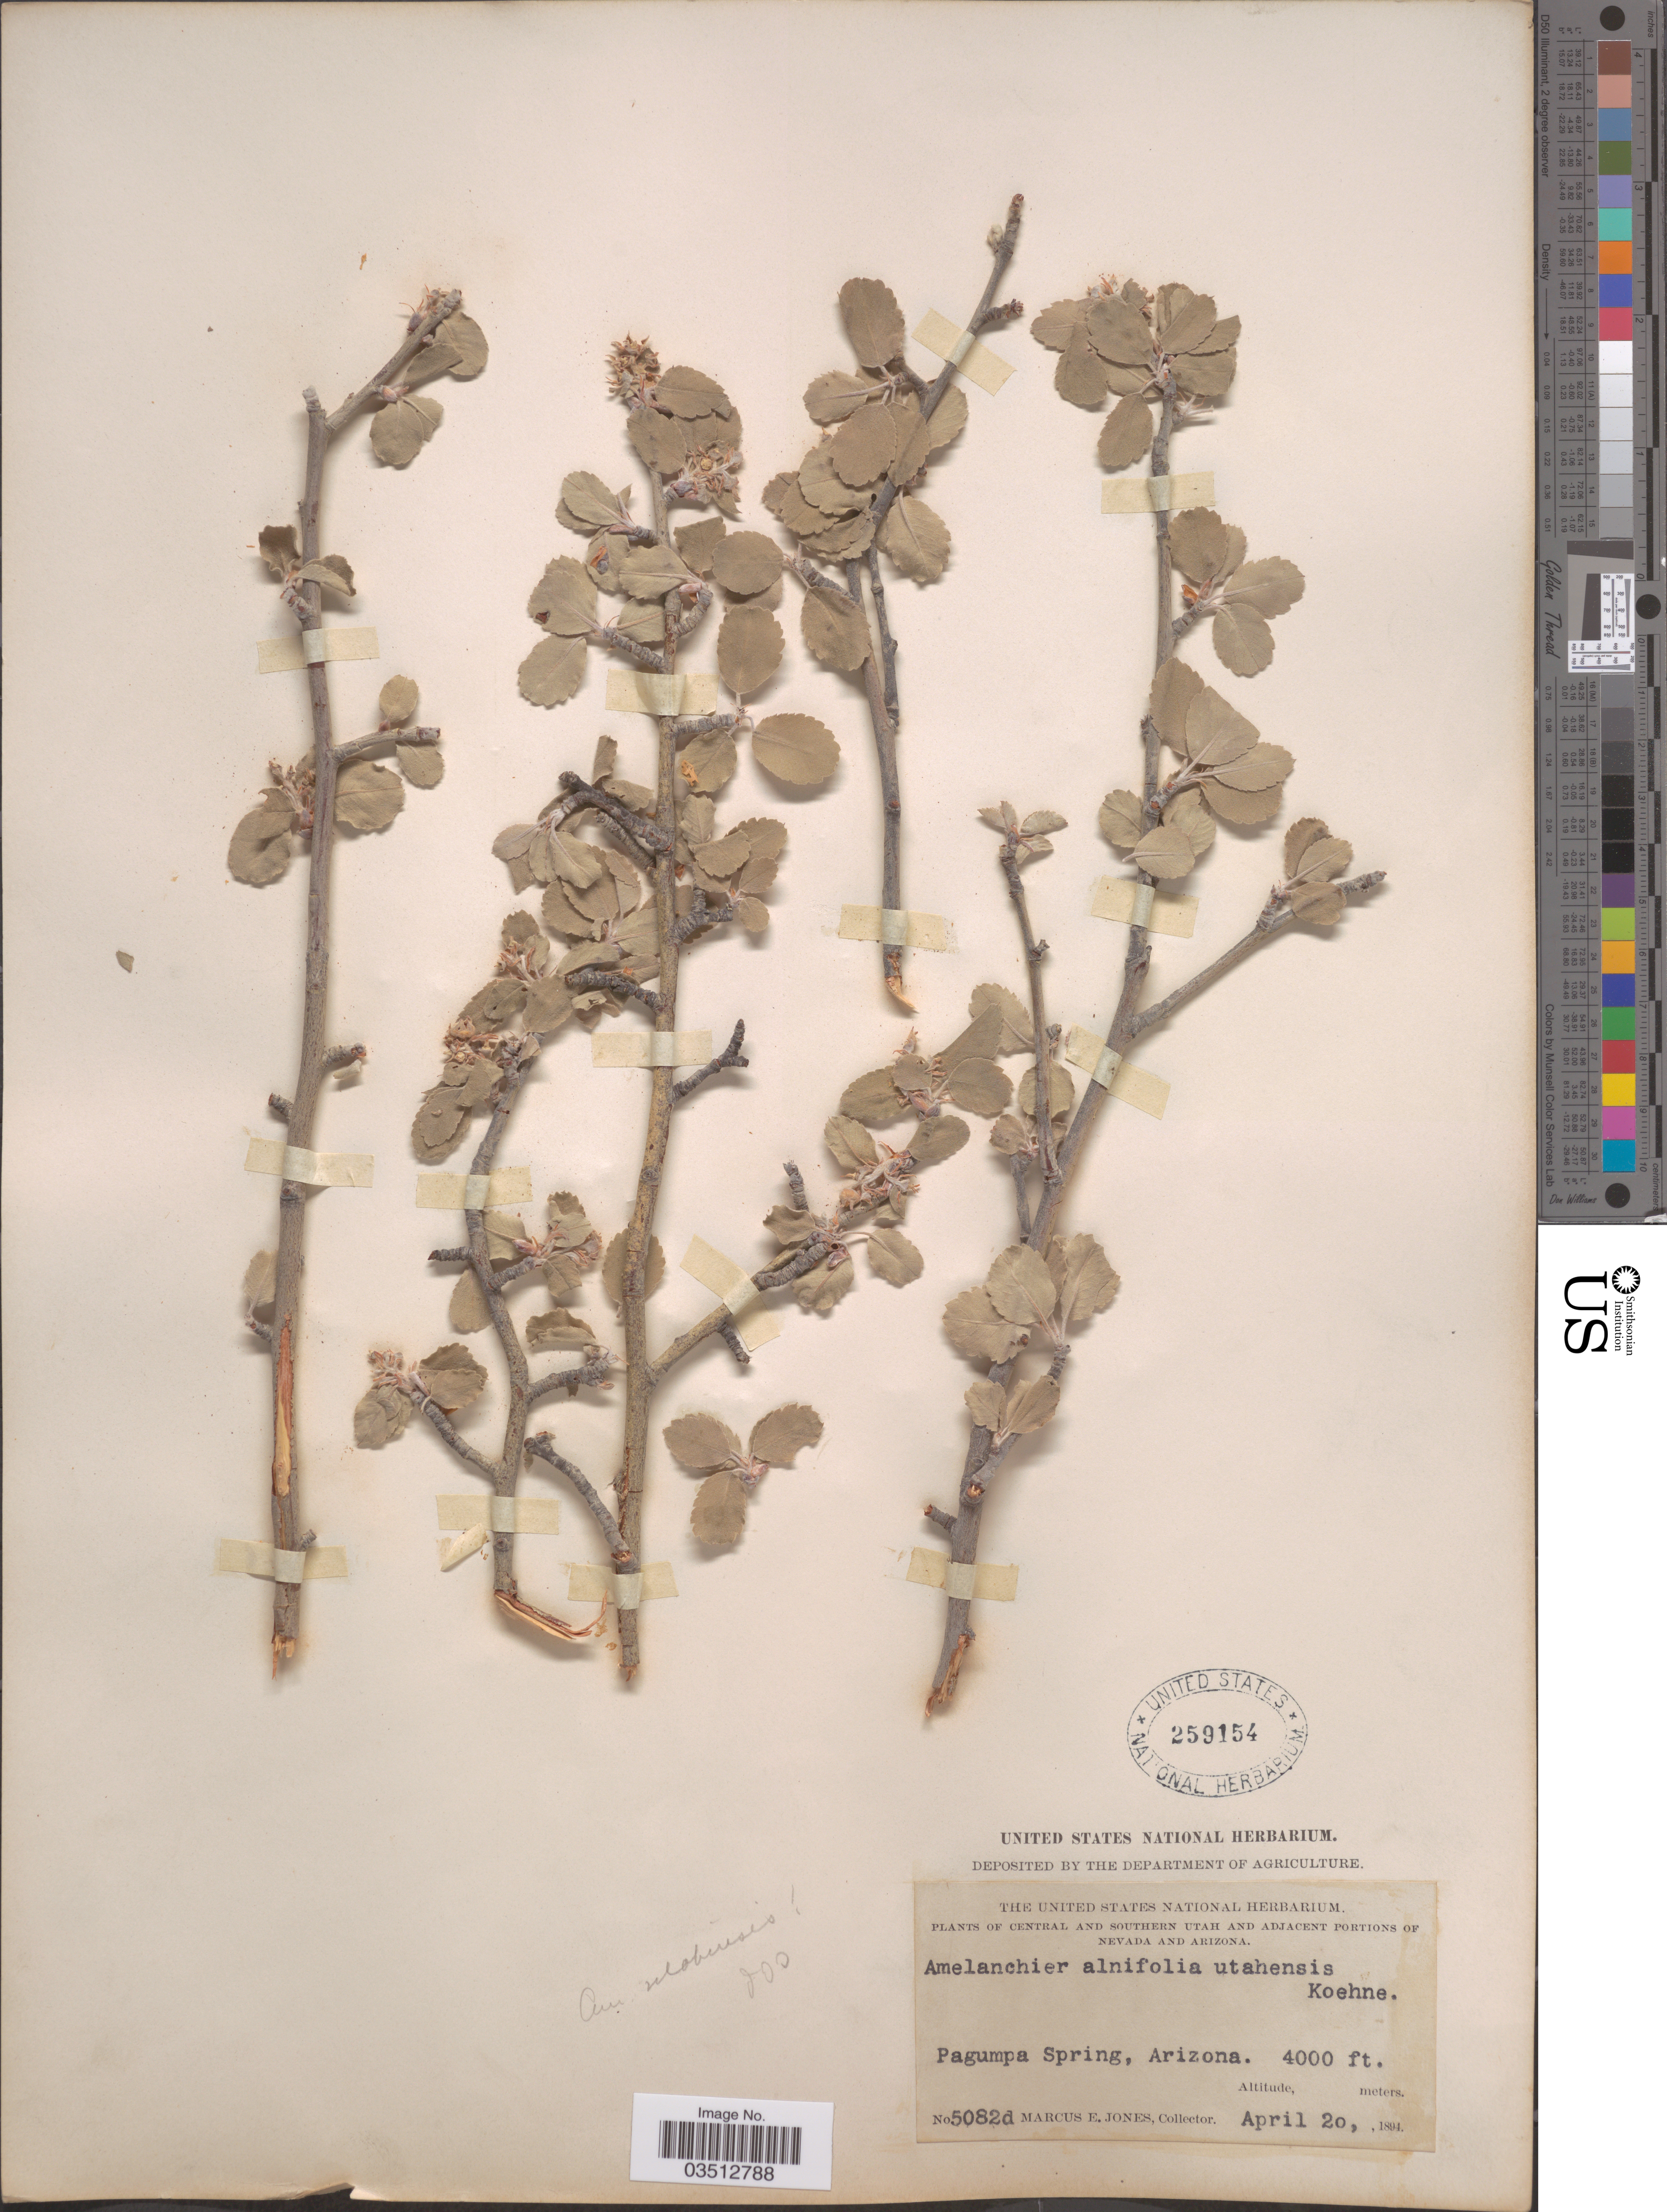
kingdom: Plantae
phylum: Tracheophyta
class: Magnoliopsida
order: Rosales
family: Rosaceae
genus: Amelanchier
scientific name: Amelanchier utahensis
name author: Koehne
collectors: M. E. Jones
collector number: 5082d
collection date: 1894-04-20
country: United States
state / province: Arizona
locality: Adjacent portions of Arizona. Pagumpa Spring.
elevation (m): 1219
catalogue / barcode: US 259154